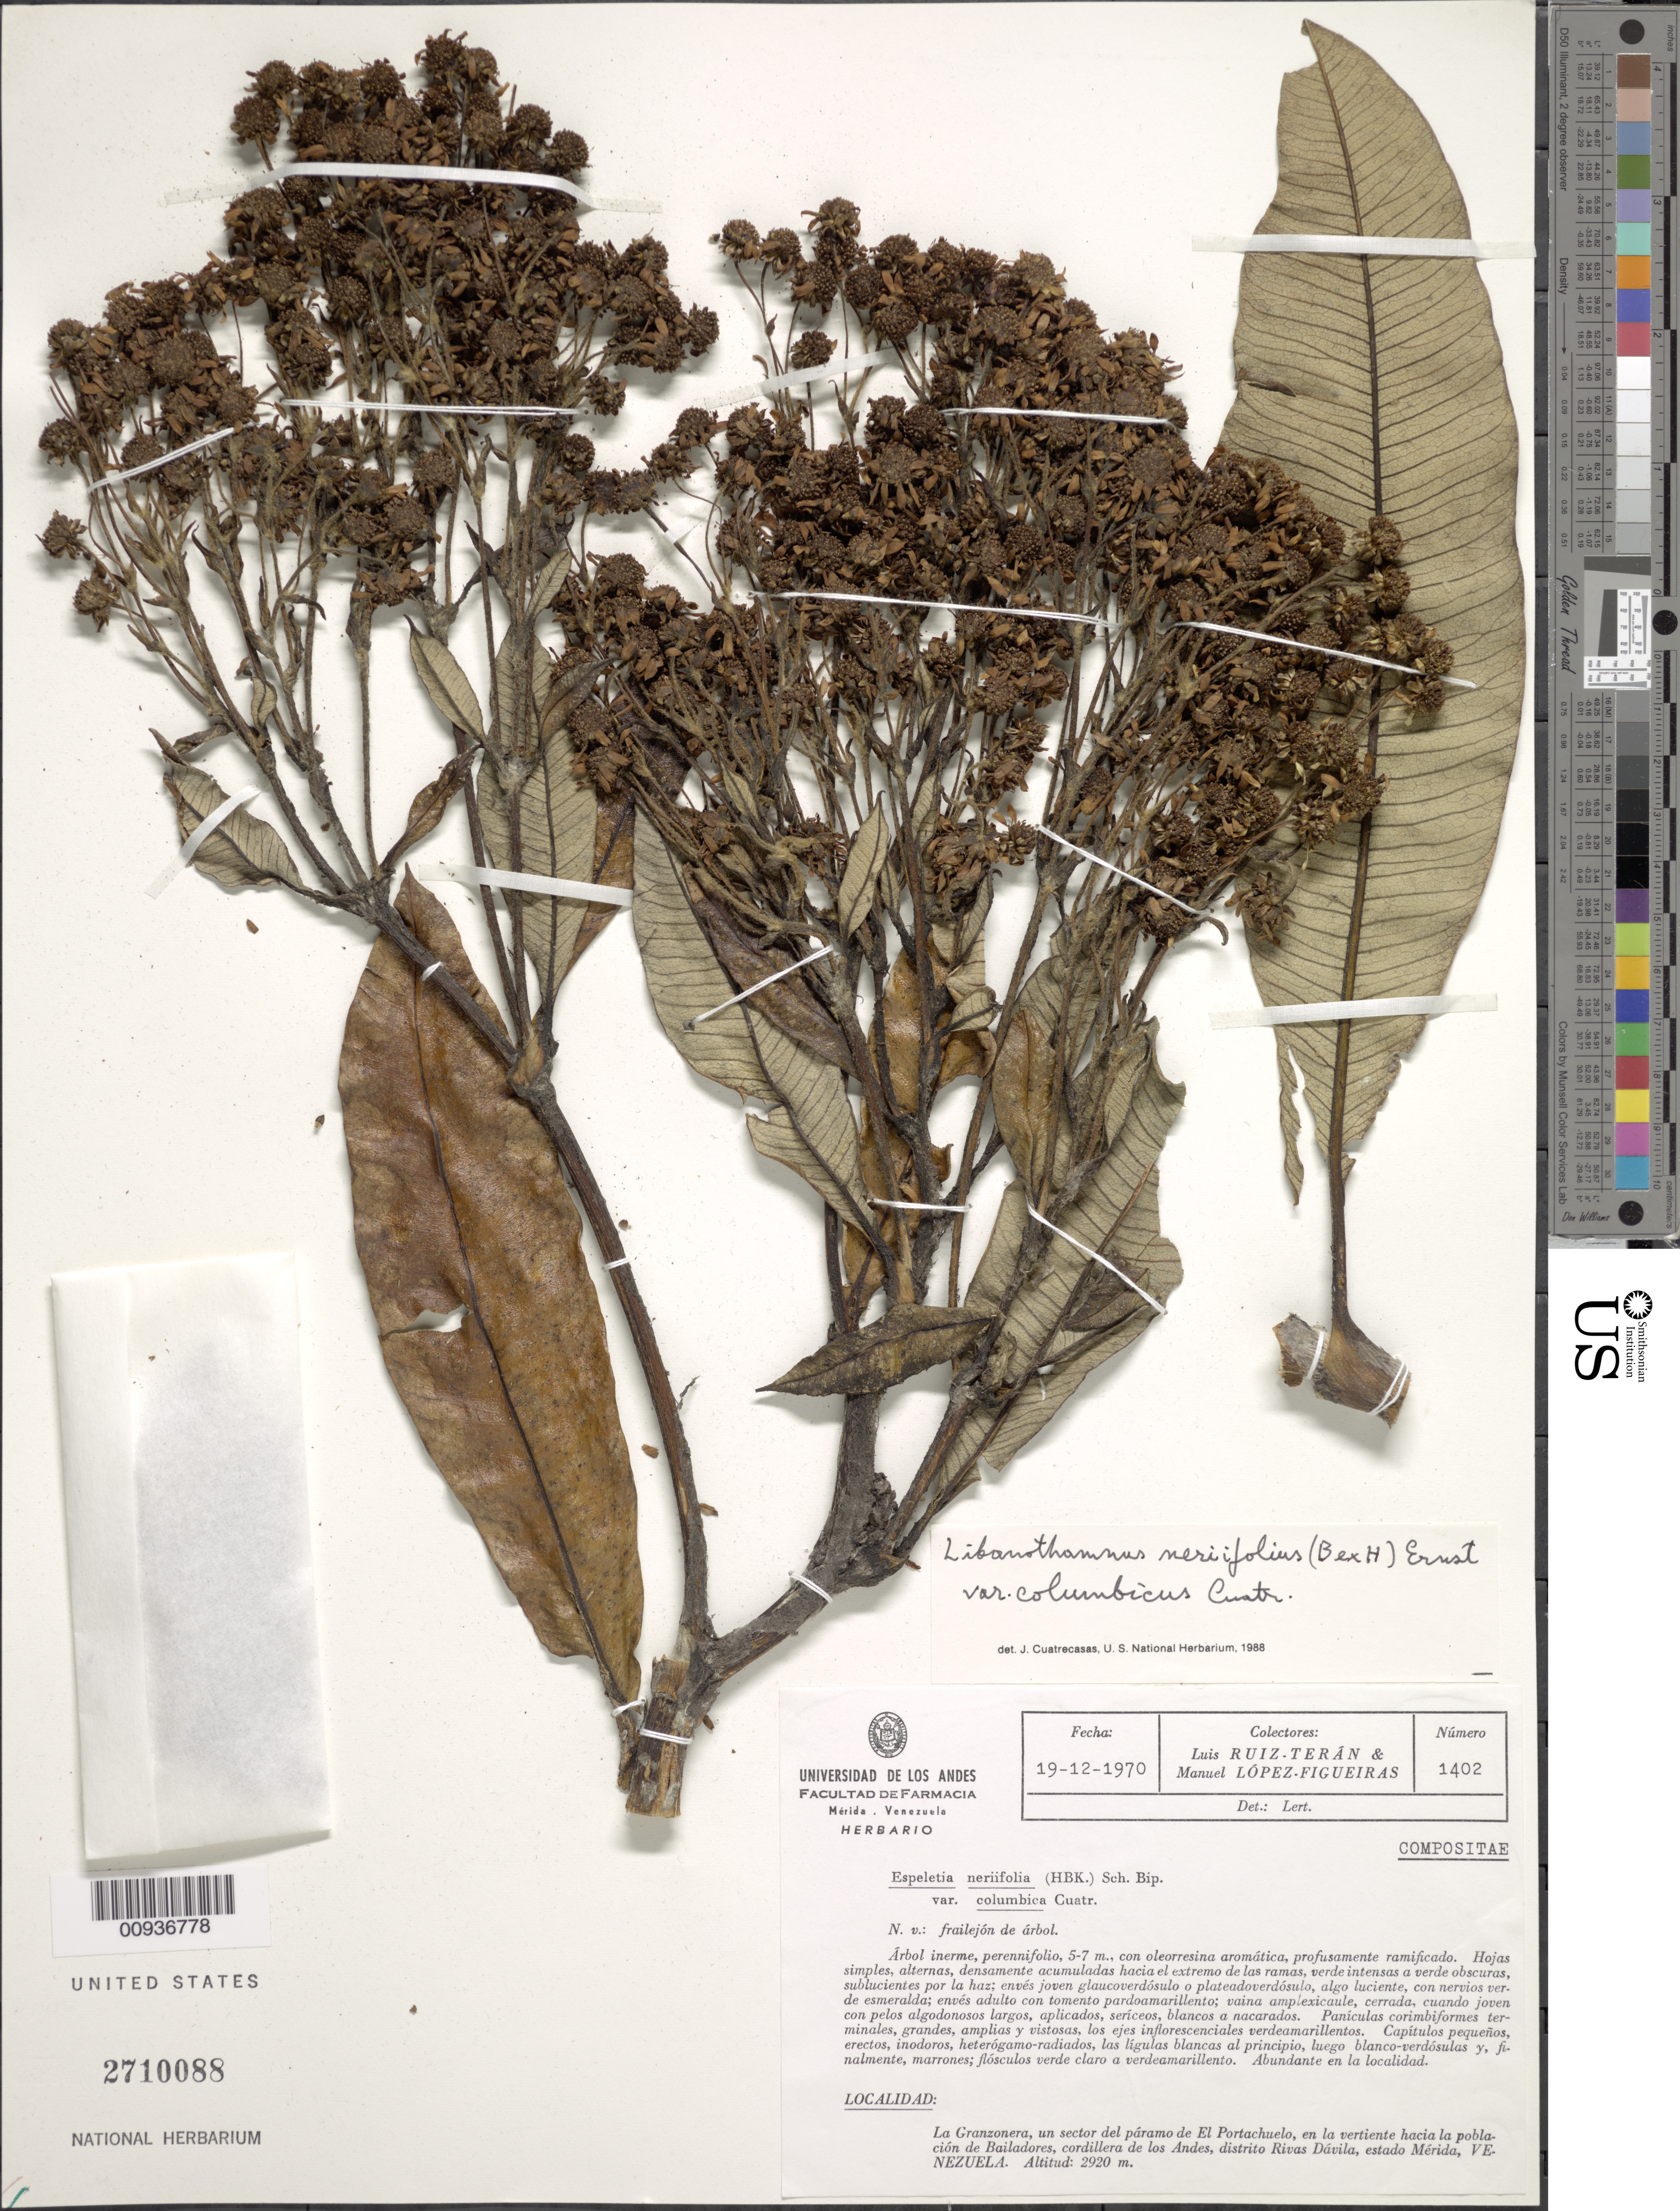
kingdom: Plantae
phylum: Tracheophyta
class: Magnoliopsida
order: Asterales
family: Asteraceae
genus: Libanothamnus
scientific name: Libanothamnus neriifolius var. columbicus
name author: (Cuatrec.) Cuatrec.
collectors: L. E. Ruíz-Terán & M. López Figueiras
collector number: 1402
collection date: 1970-12-19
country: Venezuela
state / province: Mérida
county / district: Rivas Dávila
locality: Páramo de El Portachuelo. La Granzonera, un sector del Páramo de El Portachuelo, en la vertiente hacia la población de Bailadores, cordillera de los Andes, .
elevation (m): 2920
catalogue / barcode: US 2710088